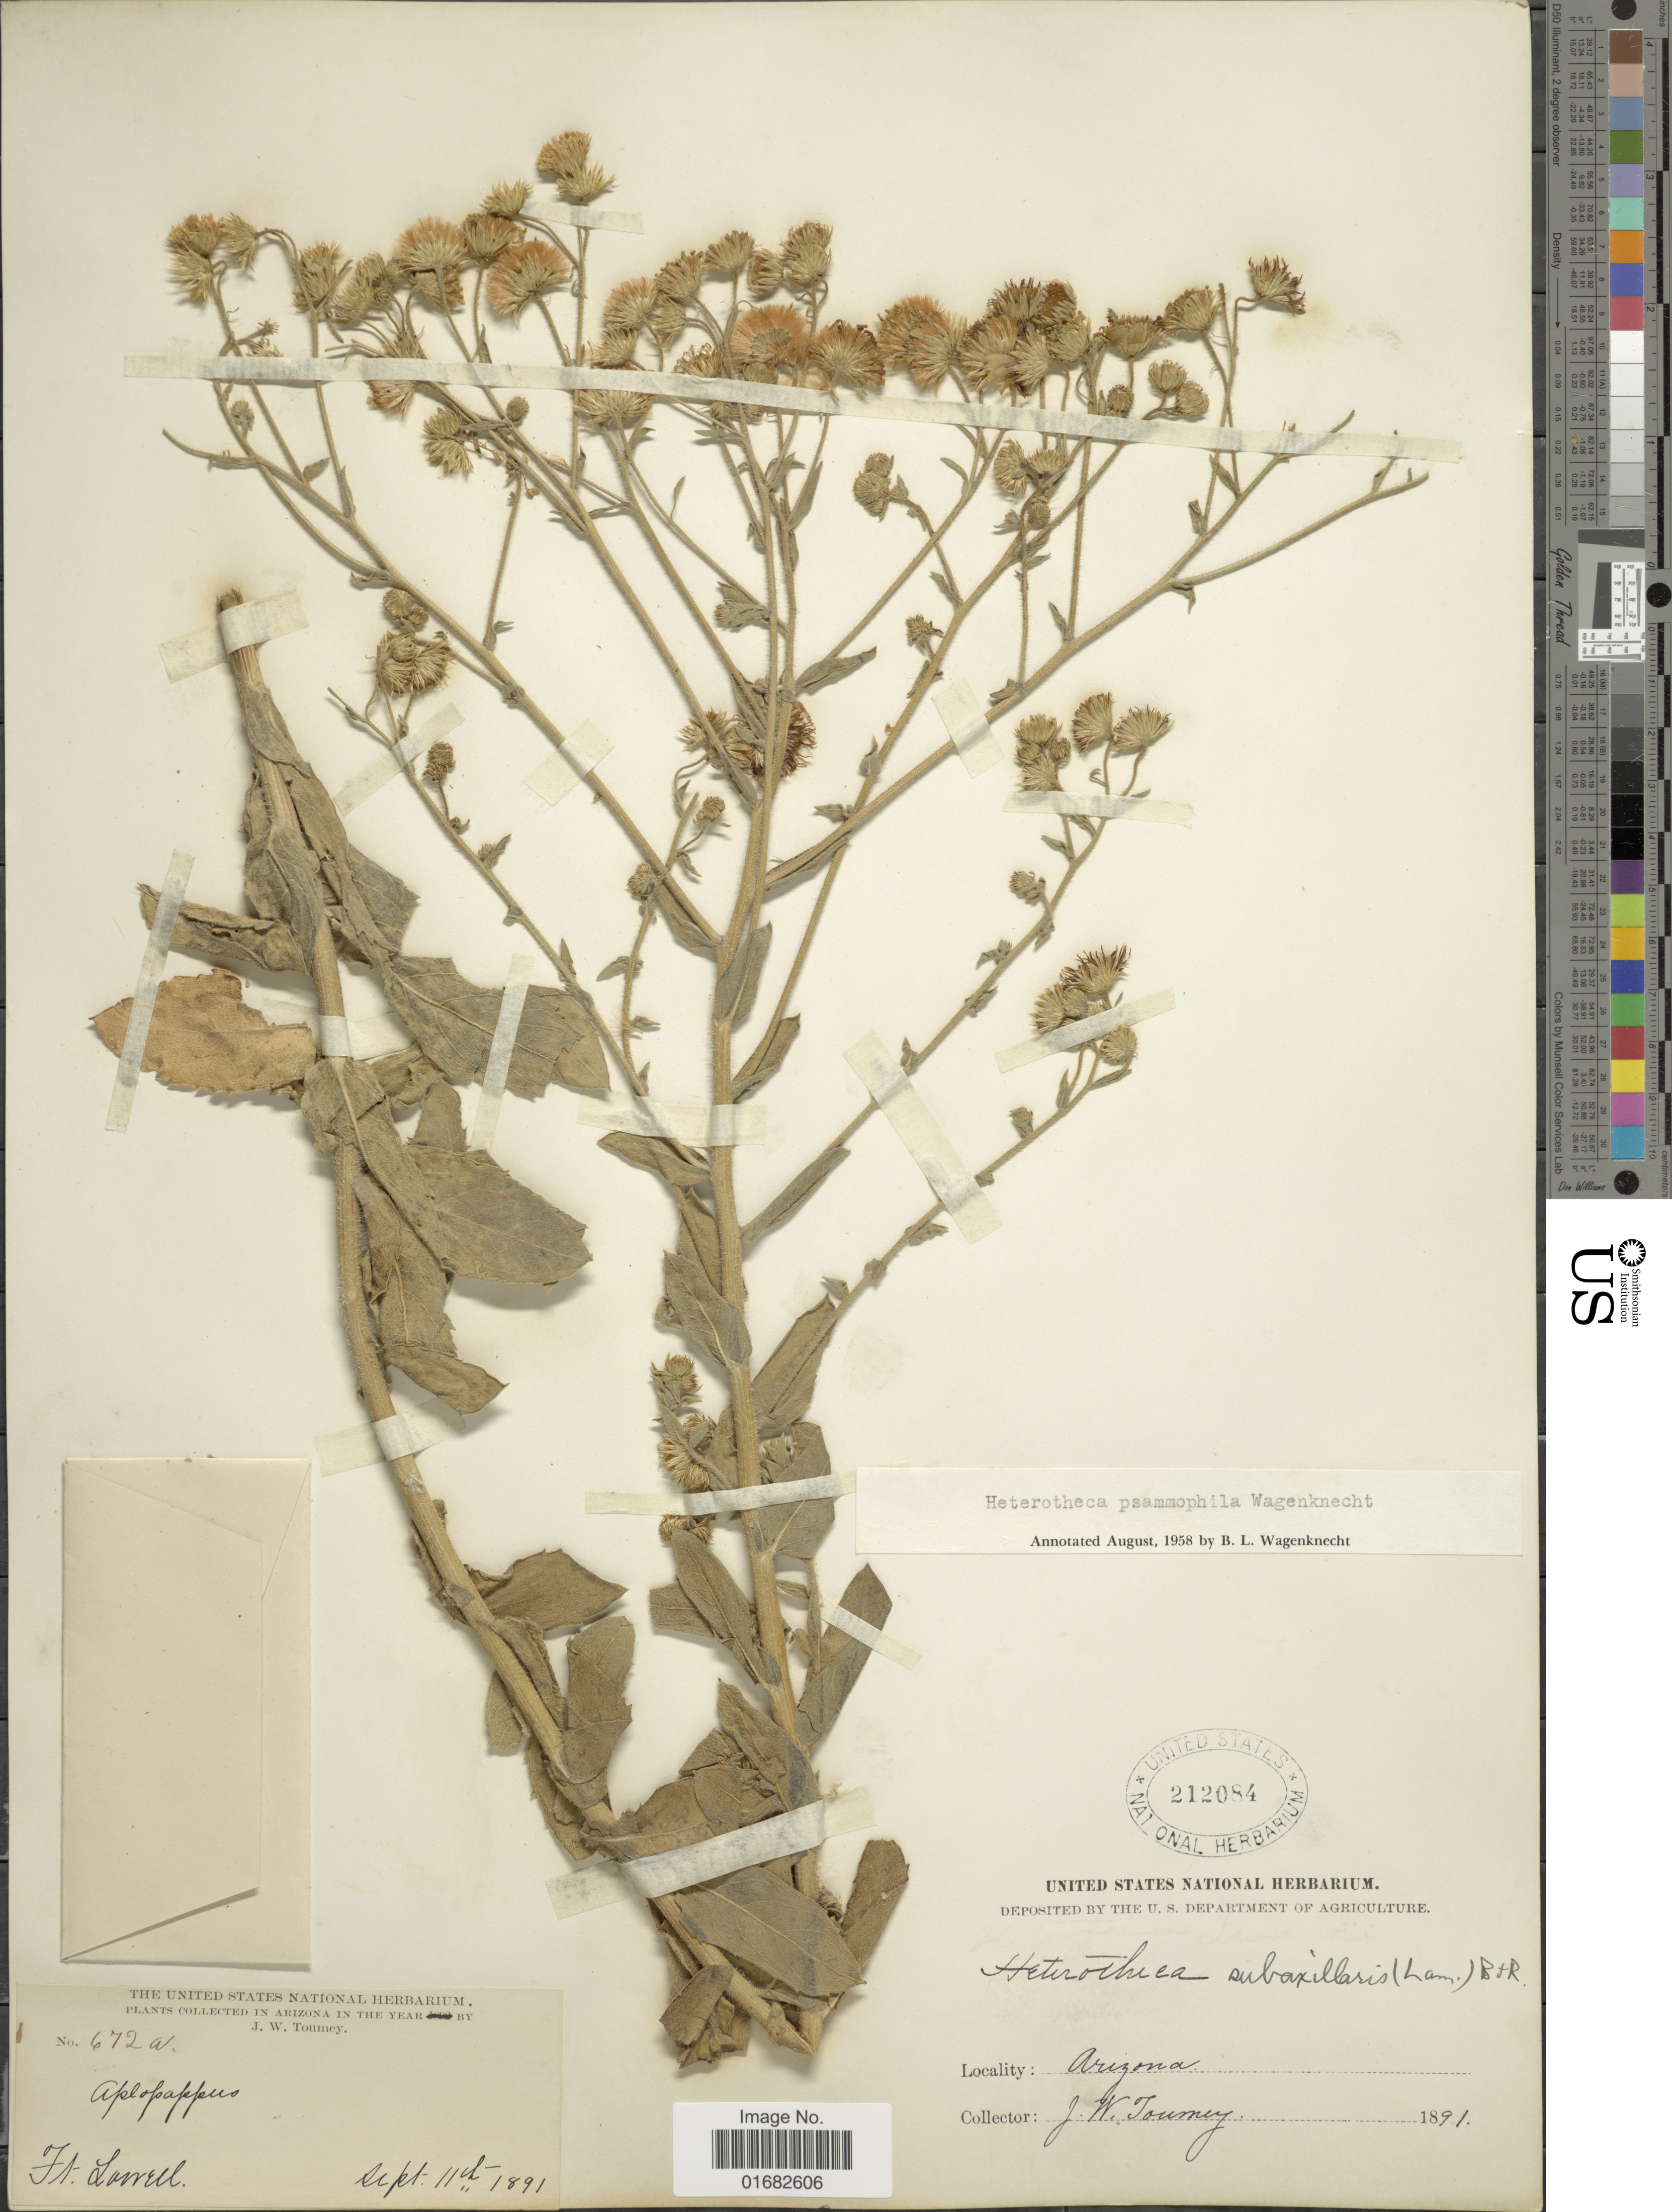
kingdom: Plantae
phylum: Tracheophyta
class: Magnoliopsida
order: Asterales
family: Asteraceae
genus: Heterotheca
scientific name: Heterotheca psammophila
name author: B. Wagenkn.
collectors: J. Tourney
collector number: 672a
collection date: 1891-09-11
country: United States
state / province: Arizona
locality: Ft. Laurel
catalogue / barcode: US 212084